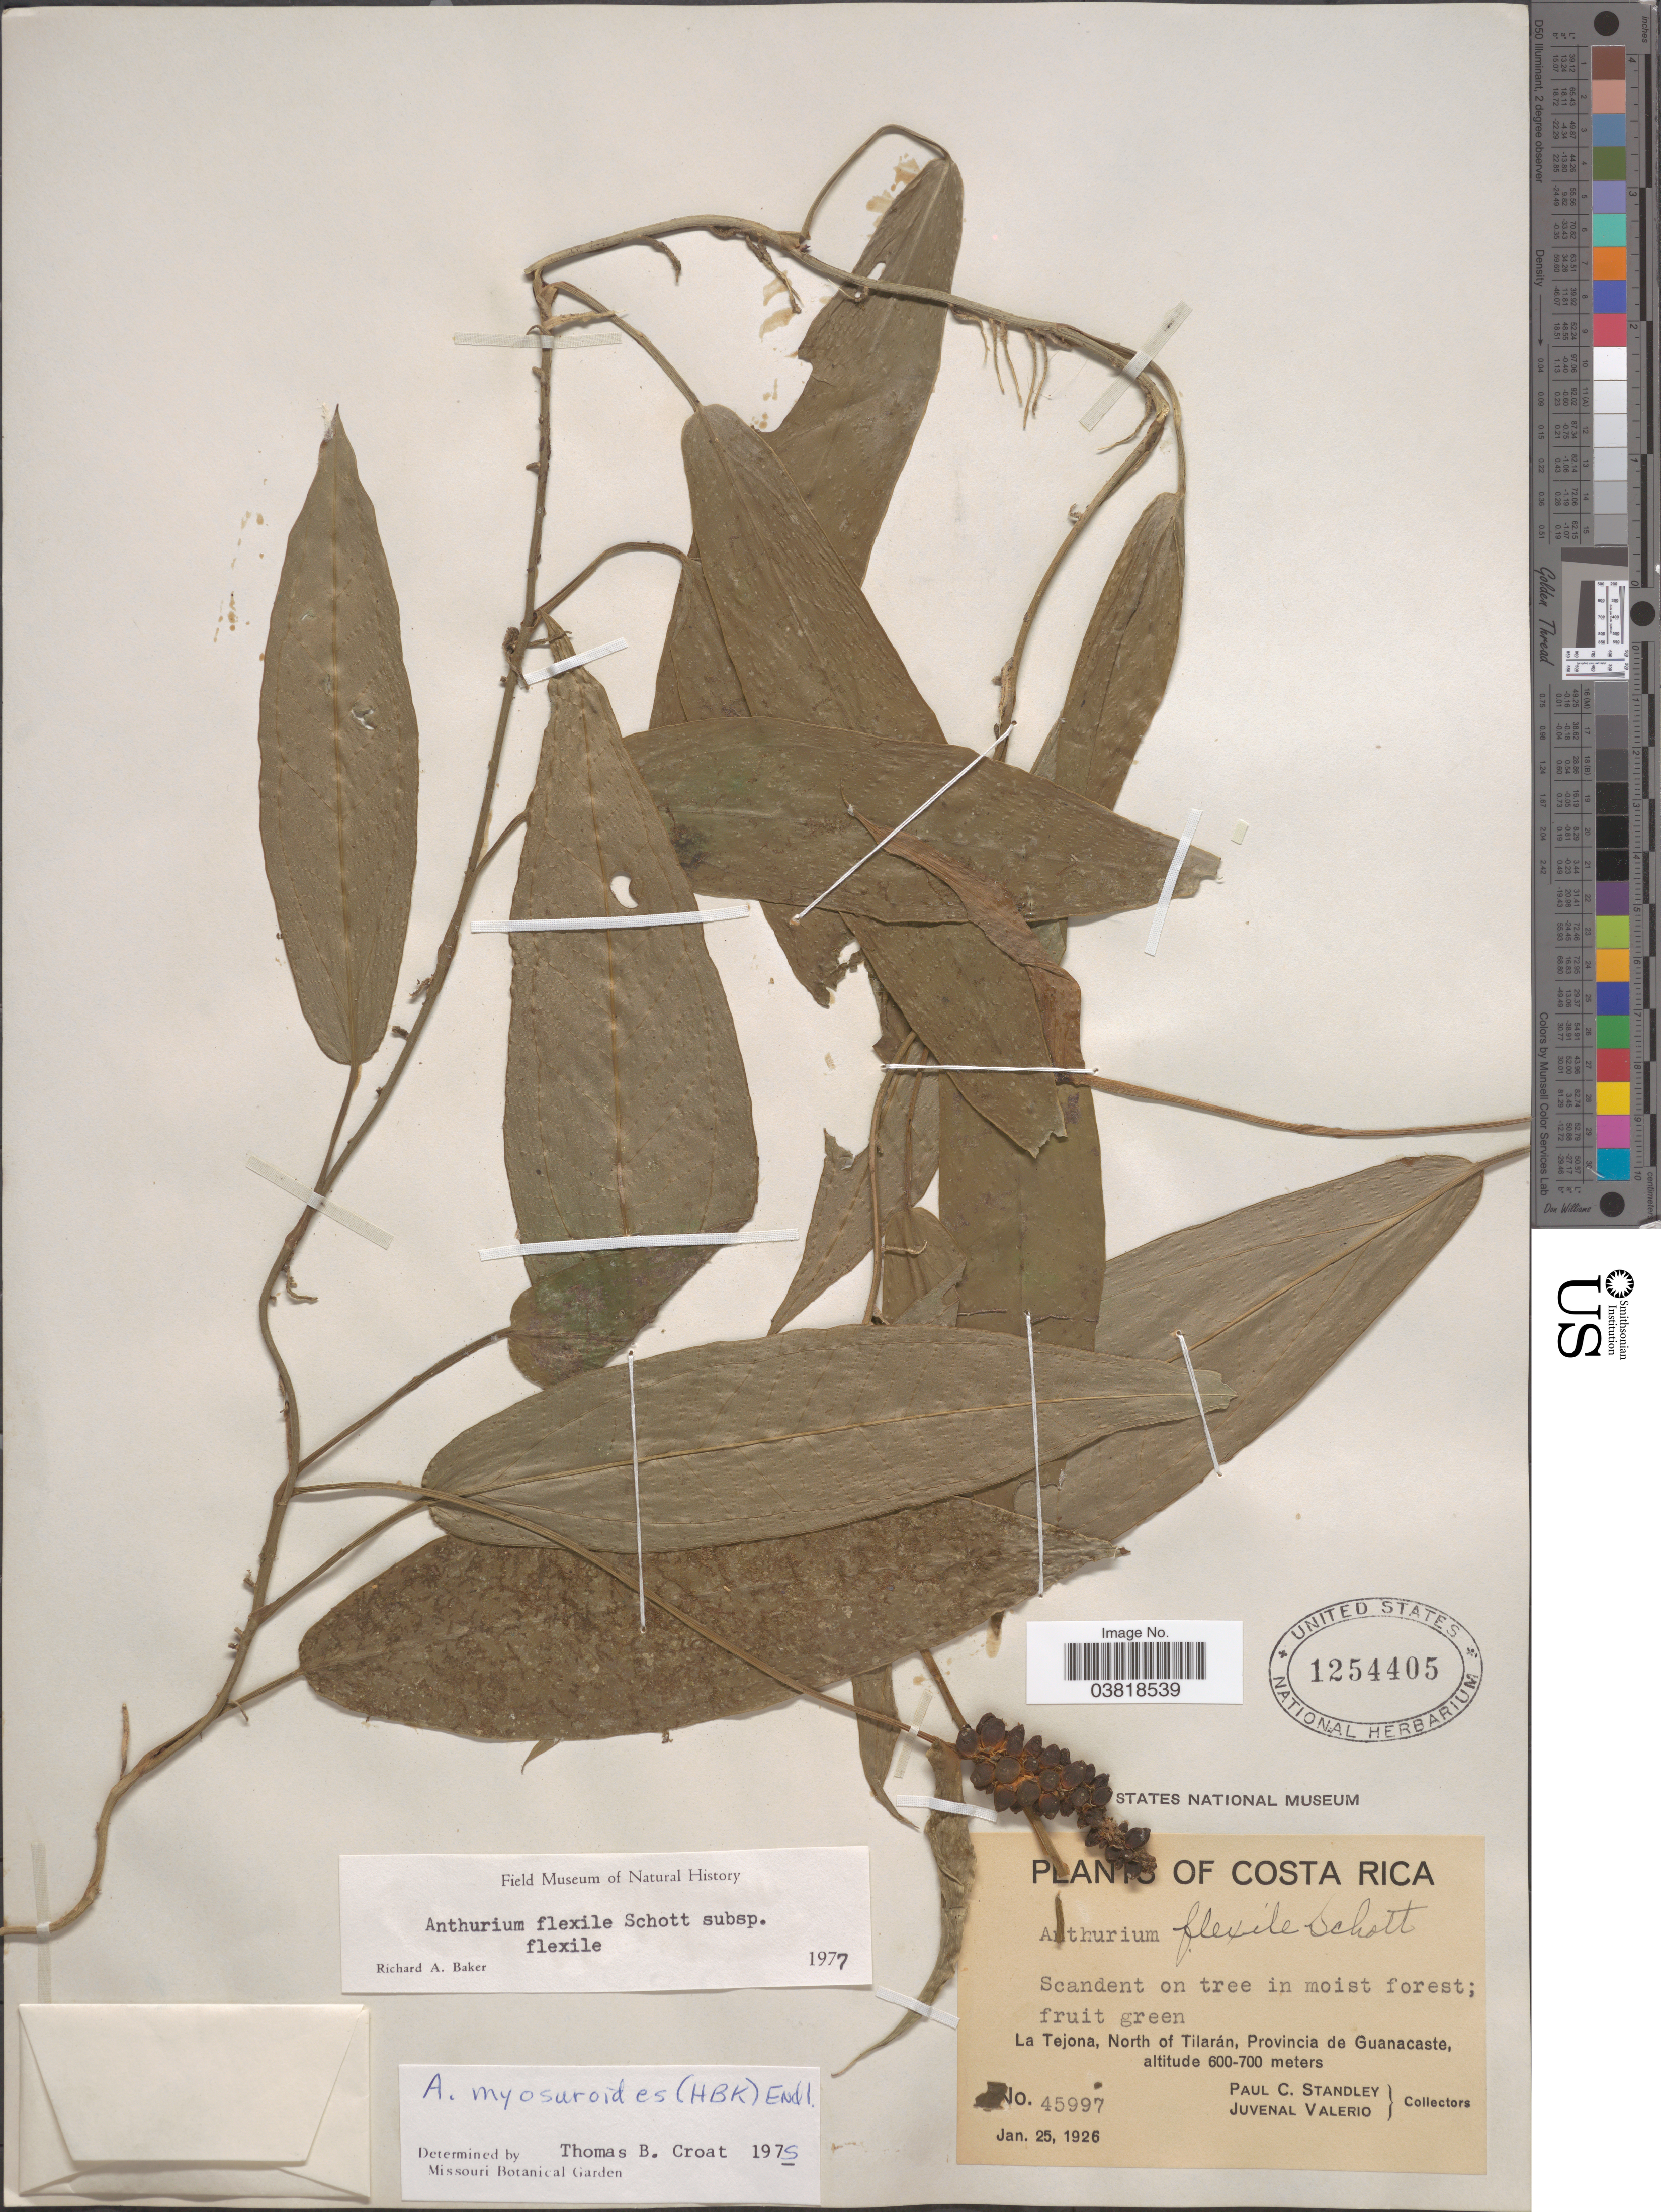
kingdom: Plantae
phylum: Tracheophyta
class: Liliopsida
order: Alismatales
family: Araceae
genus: Anthurium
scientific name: Anthurium flexile subsp. flexile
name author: Schott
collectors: P. C. Standley & J. Valerio R.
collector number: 45997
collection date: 1926-01-25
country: Costa Rica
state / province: Guanacaste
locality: La Tejona, North of Tilarán.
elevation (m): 600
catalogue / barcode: US 1254405